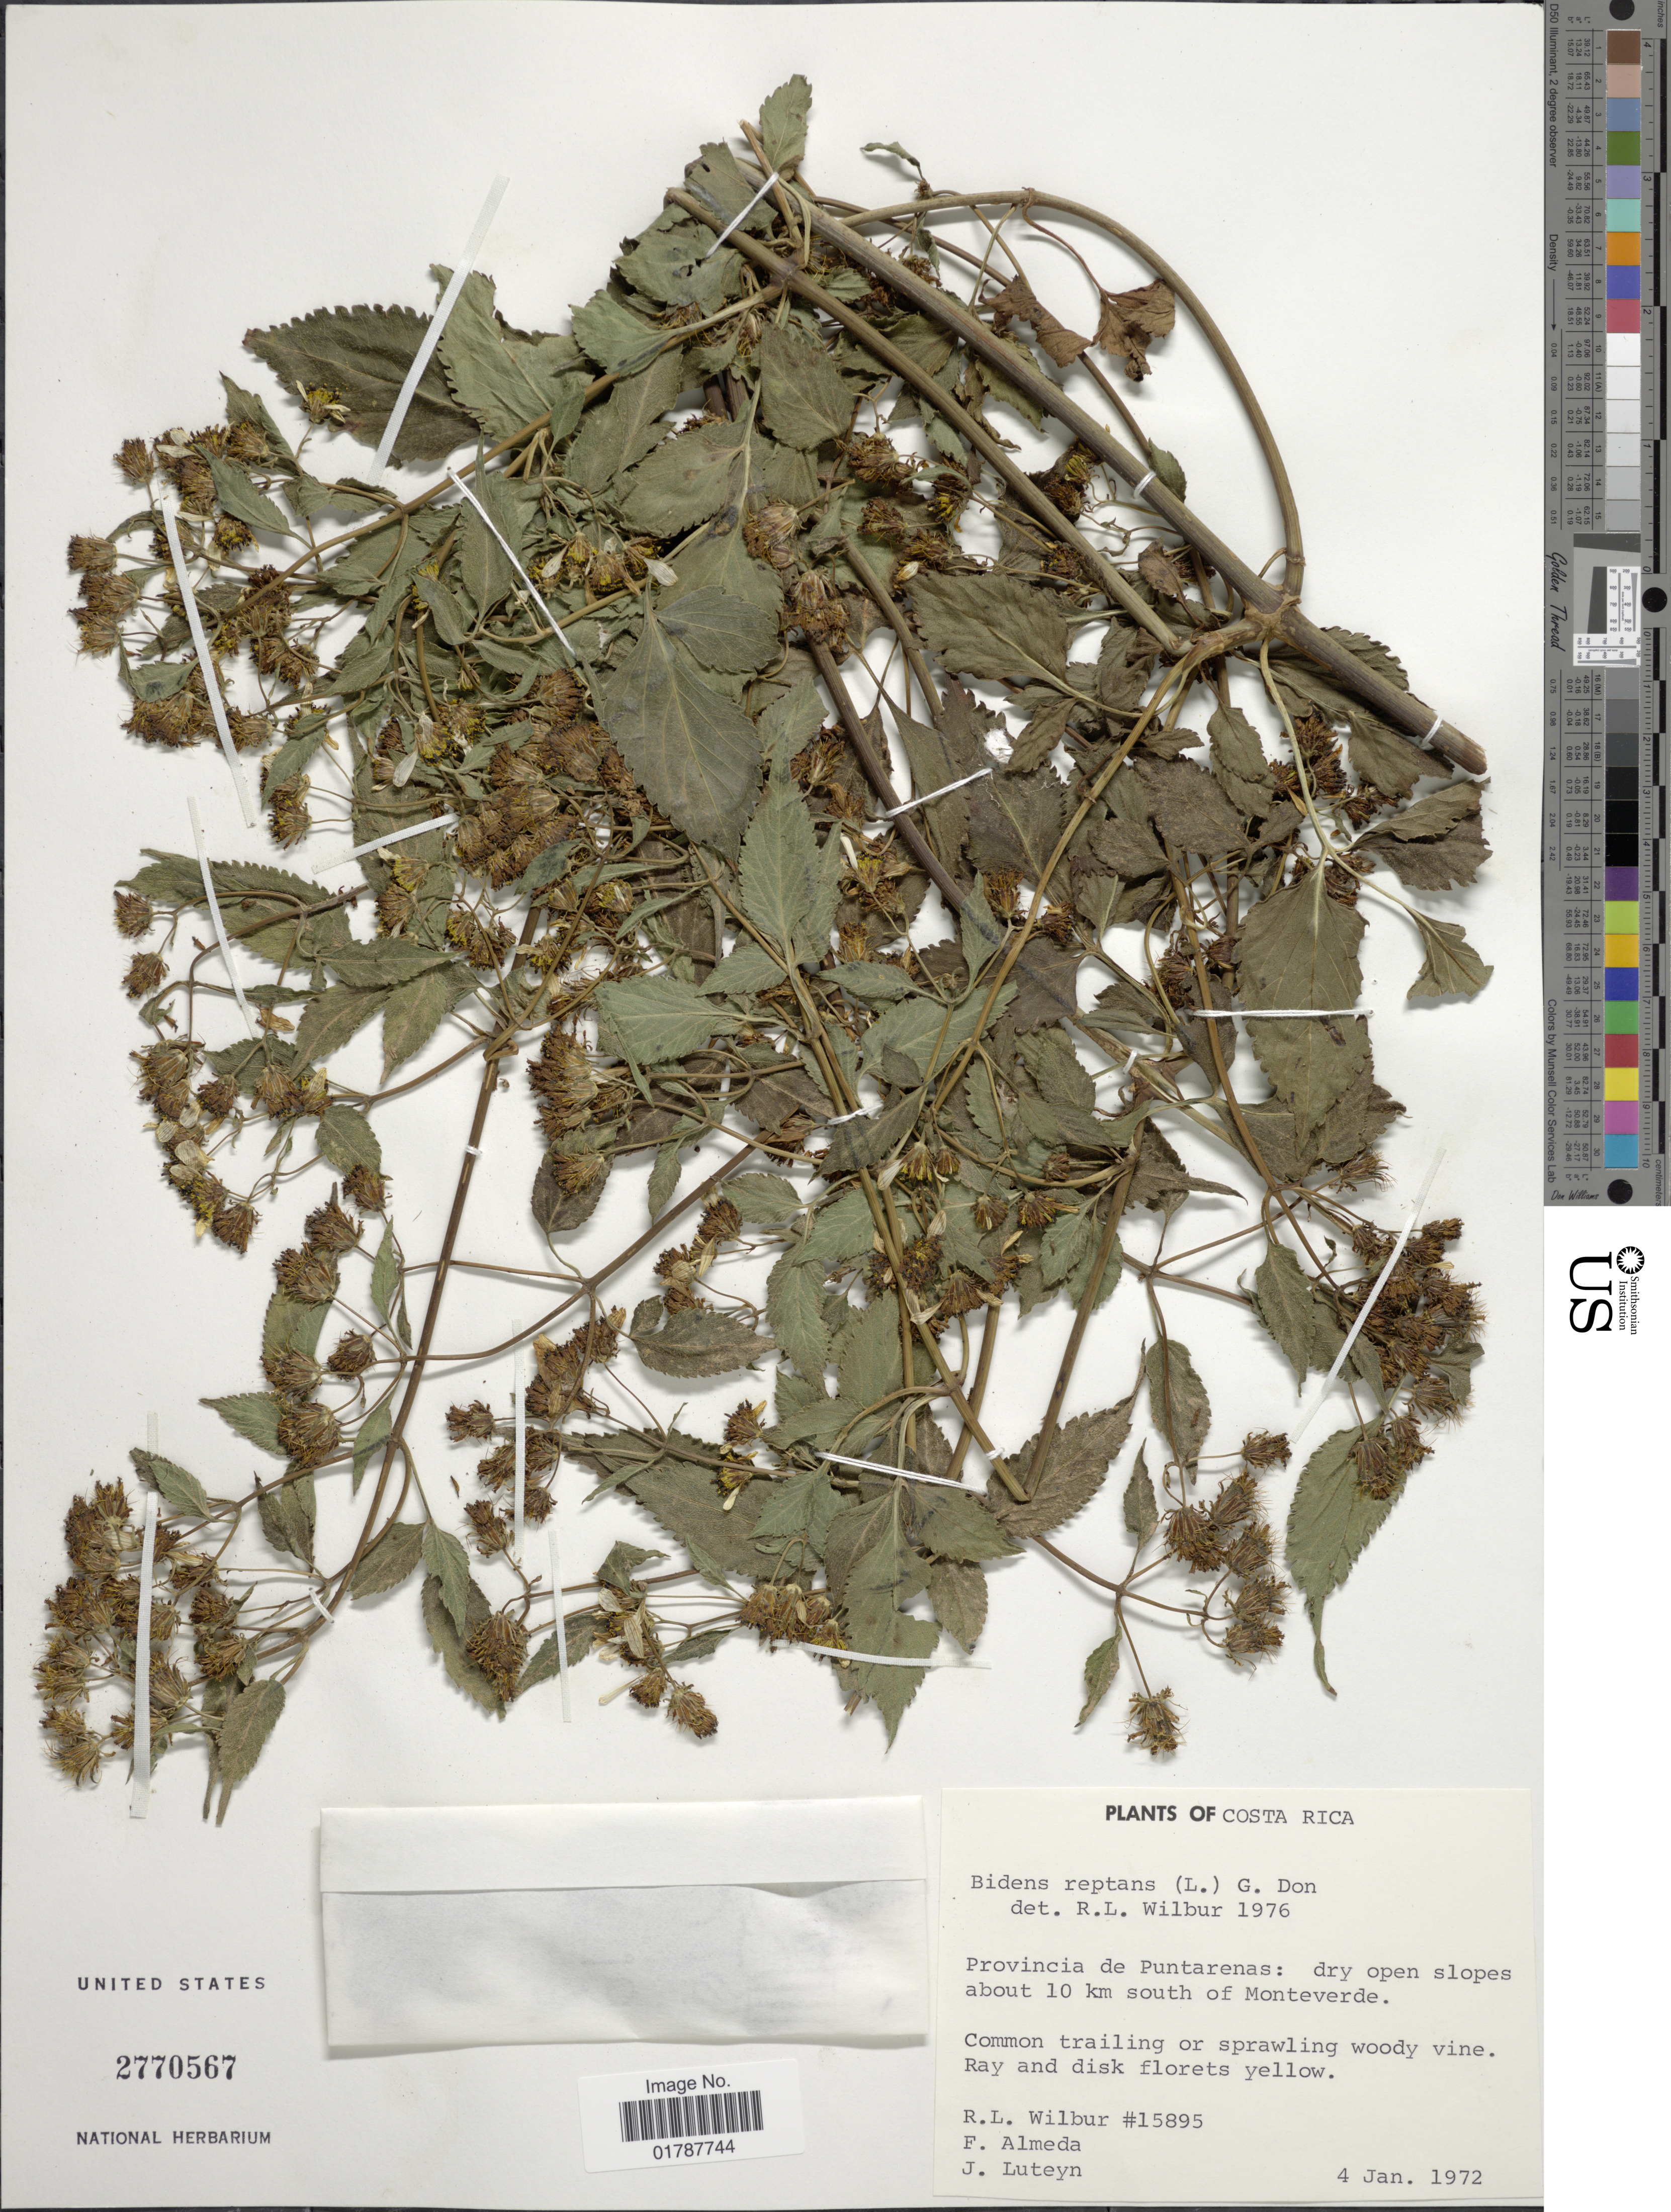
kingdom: Plantae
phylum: Tracheophyta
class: Magnoliopsida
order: Asterales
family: Asteraceae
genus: Bidens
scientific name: Bidens reptans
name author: (L.) G. Don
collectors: R. L. Wilbur, F. Almeda & J. L. Luteyn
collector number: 15895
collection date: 1972-01-04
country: Costa Rica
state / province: Puntarenas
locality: Provincia de Puntarenas: dry open slopes about 10 km south of Monteverde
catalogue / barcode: US 2770567